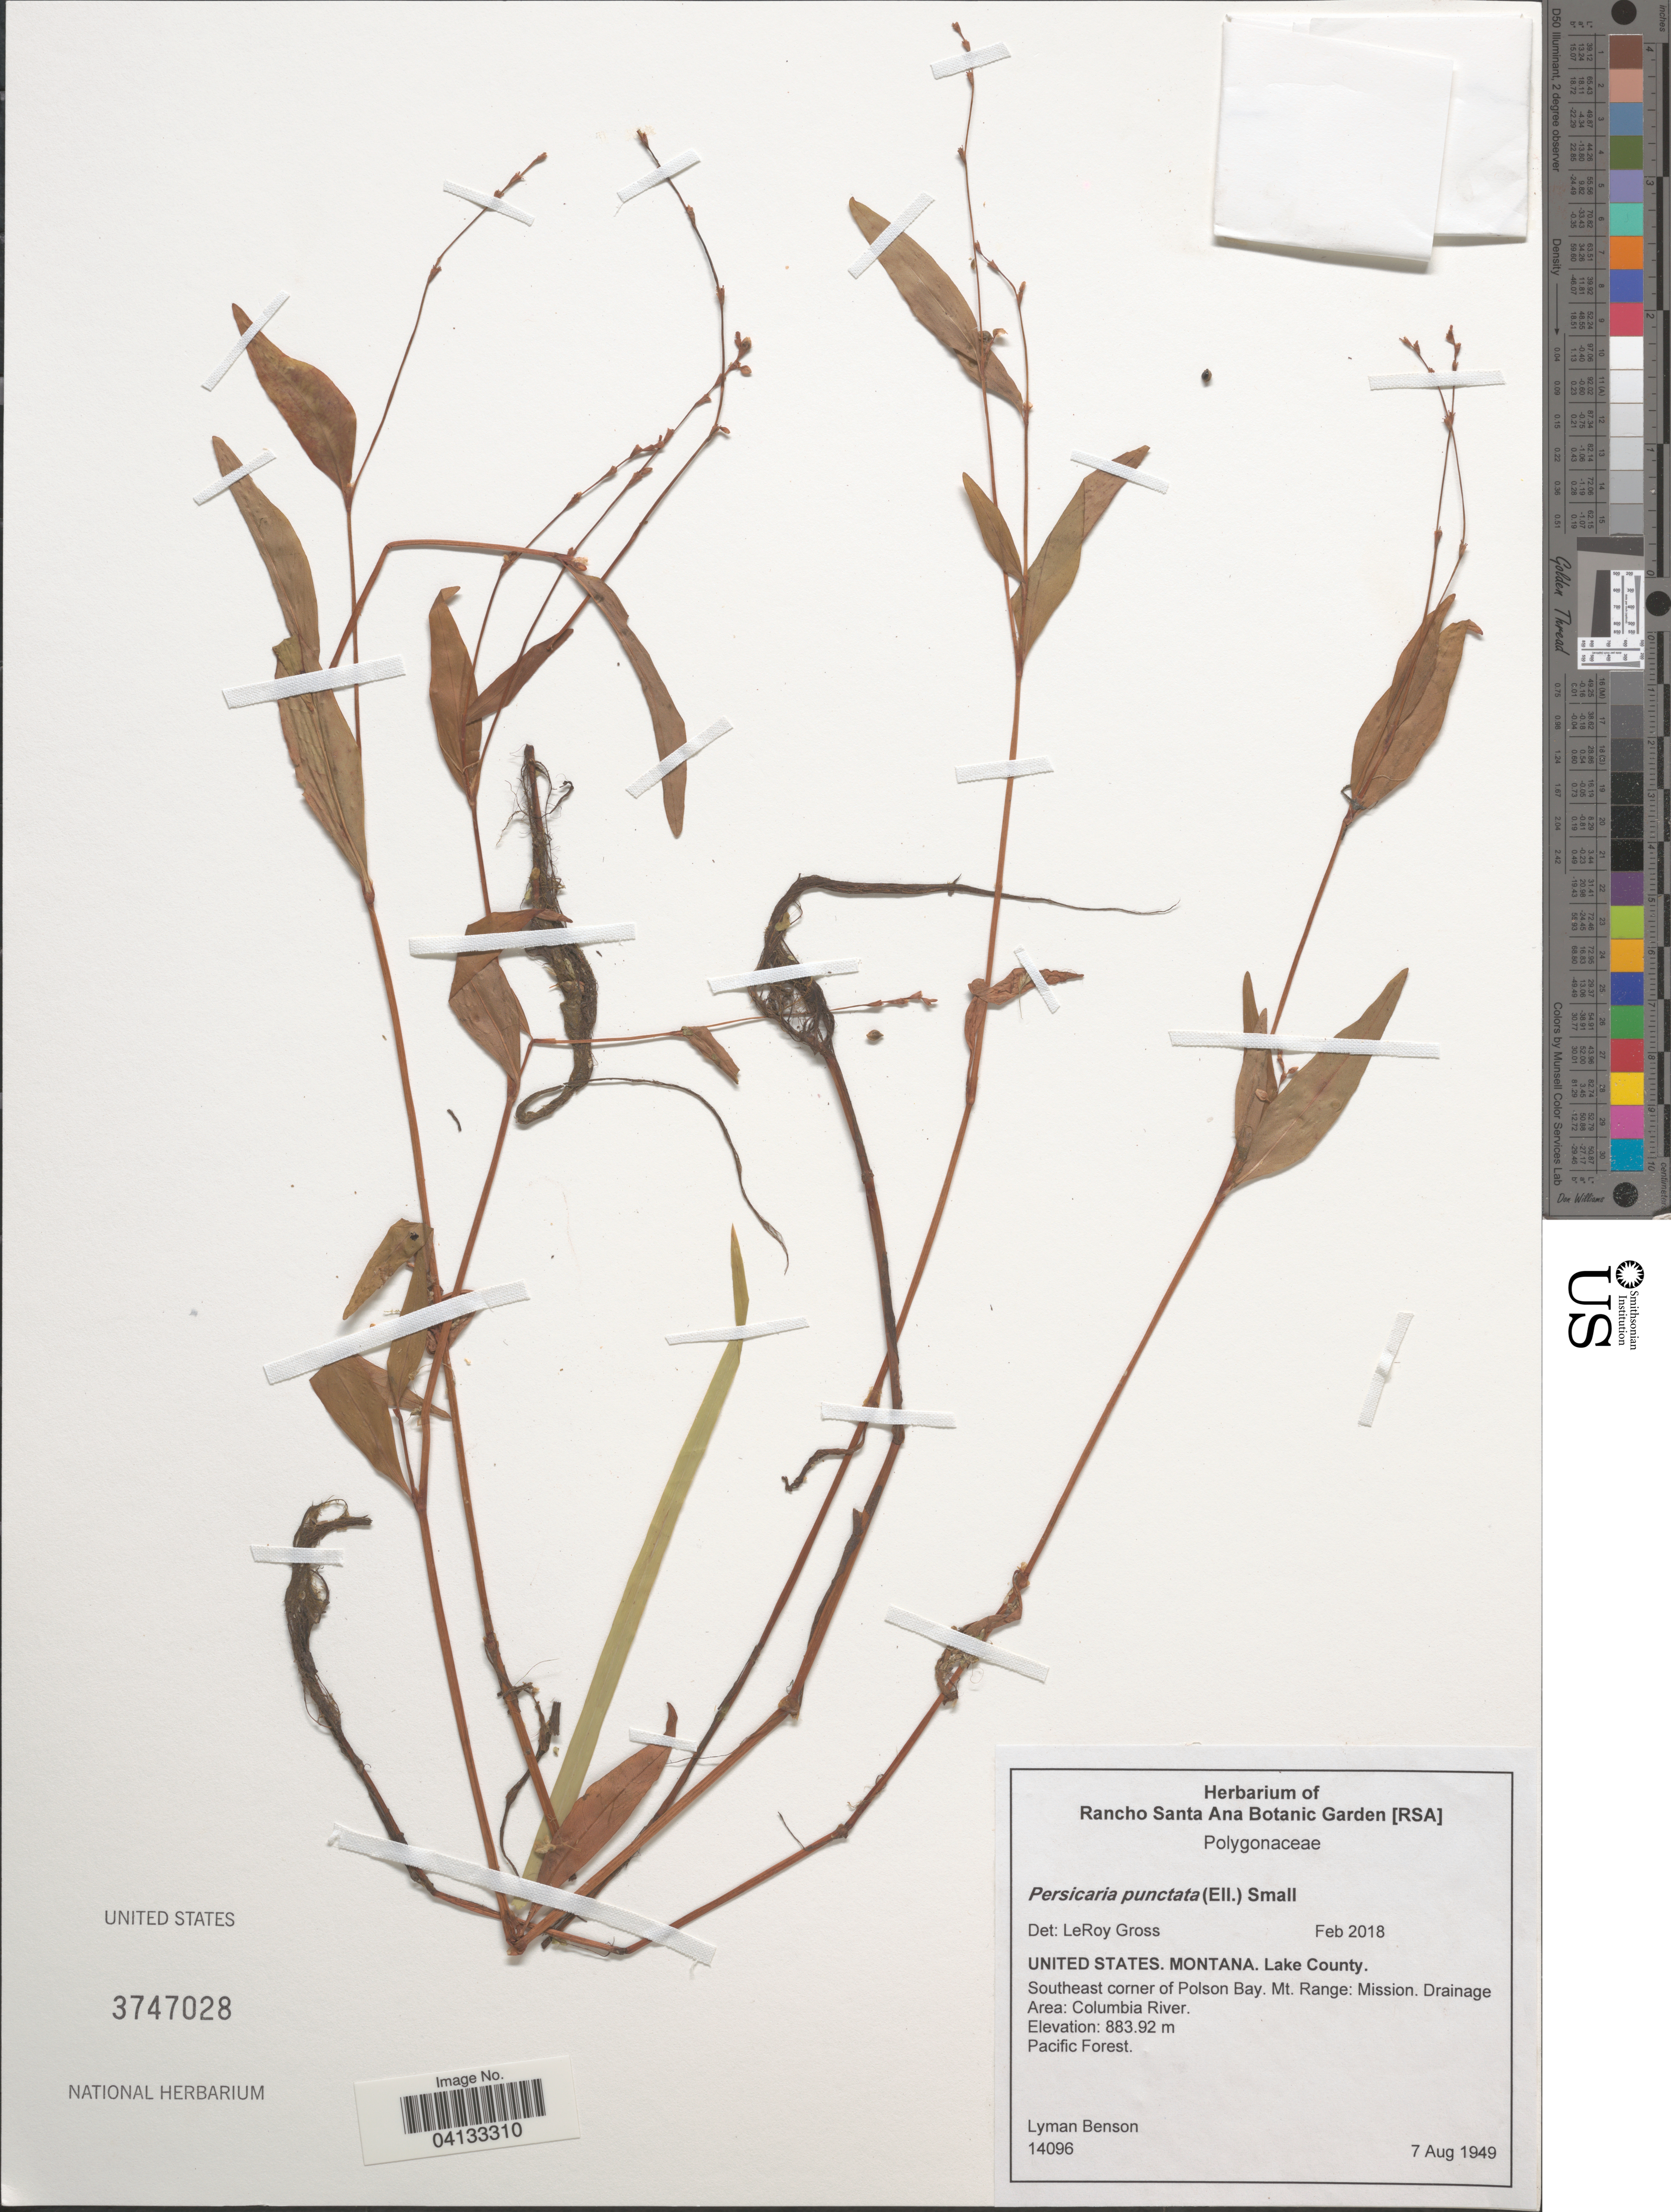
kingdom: Plantae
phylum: Tracheophyta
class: Magnoliopsida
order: Caryophyllales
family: Polygonaceae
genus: Persicaria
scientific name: Persicaria punctata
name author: (Elliott) Small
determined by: Atha, D. E.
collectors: L. D. Benson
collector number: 14096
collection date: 1949-08-07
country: United States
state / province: Montana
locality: Lake County. Southeast corner of Polson Bay. Mt. Range: Mission. Drainage Area: Columbia River.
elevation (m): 883.92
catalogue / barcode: US 3747028